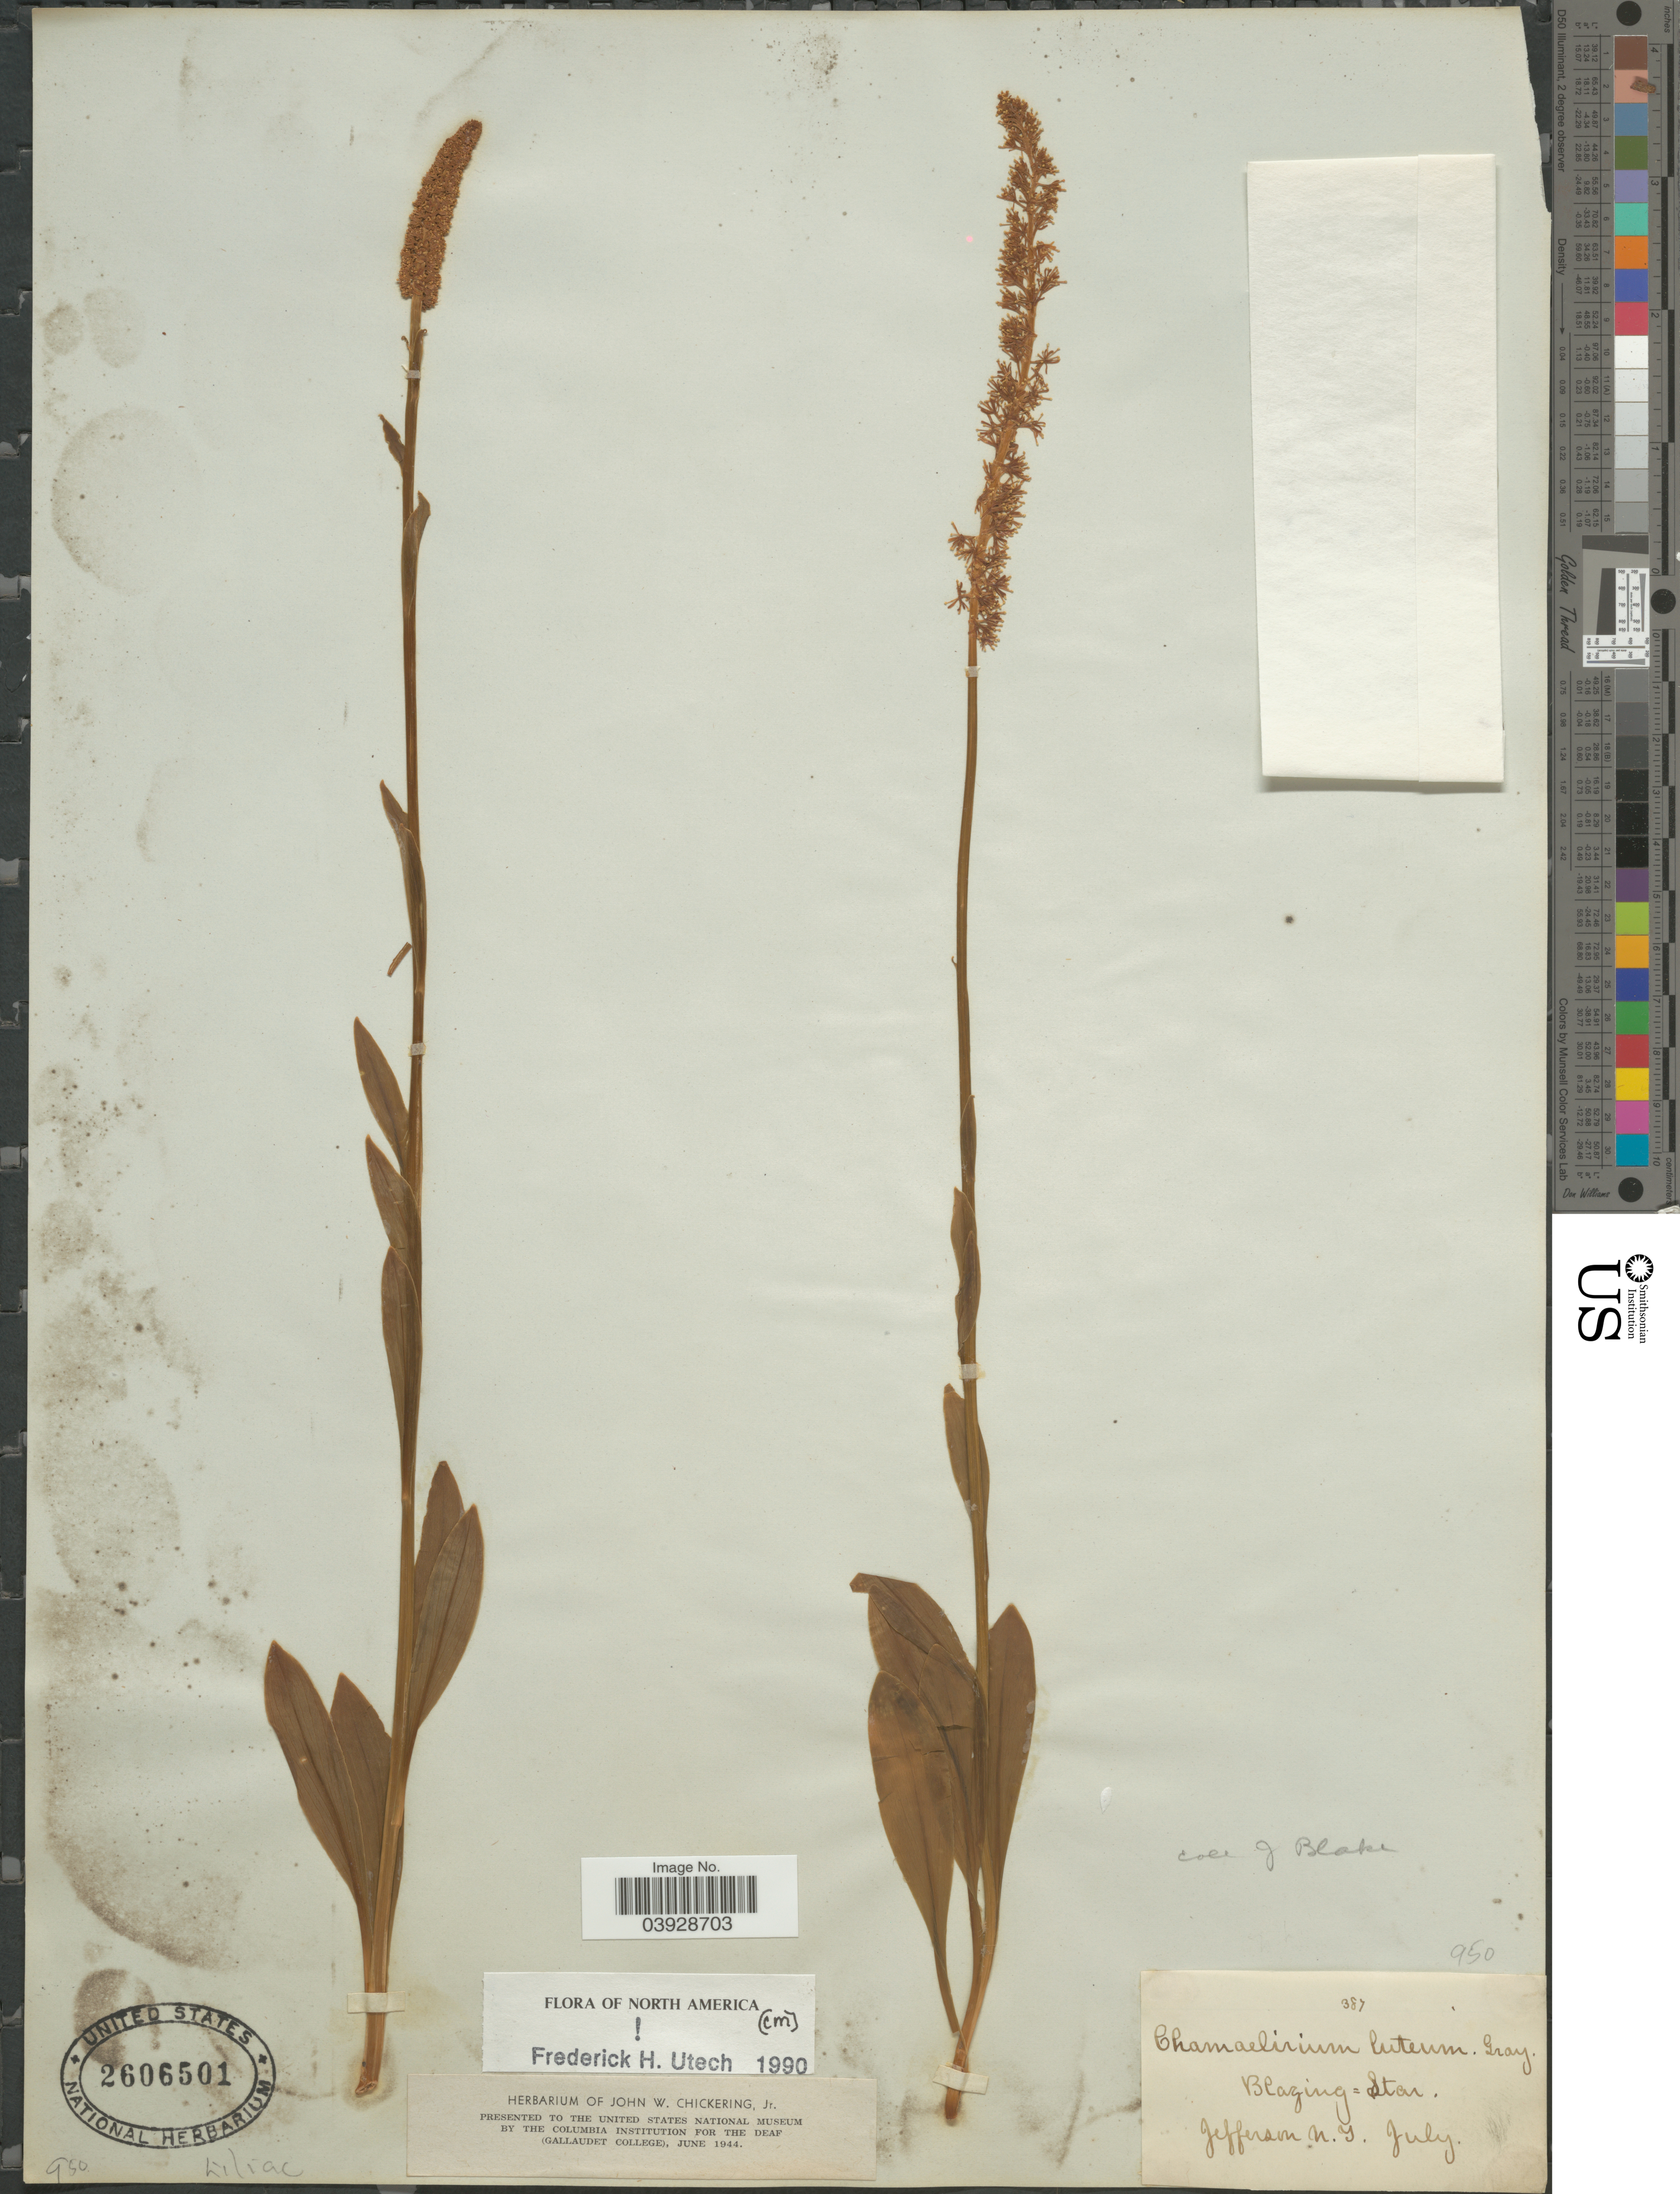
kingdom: Plantae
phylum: Tracheophyta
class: Liliopsida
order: Liliales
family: Melanthiaceae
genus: Chamaelirium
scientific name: Chamaelirium luteum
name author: (L.) A. Gray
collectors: J. Blake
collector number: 387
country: United States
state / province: New York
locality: Jefferson.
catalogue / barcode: US 2606501